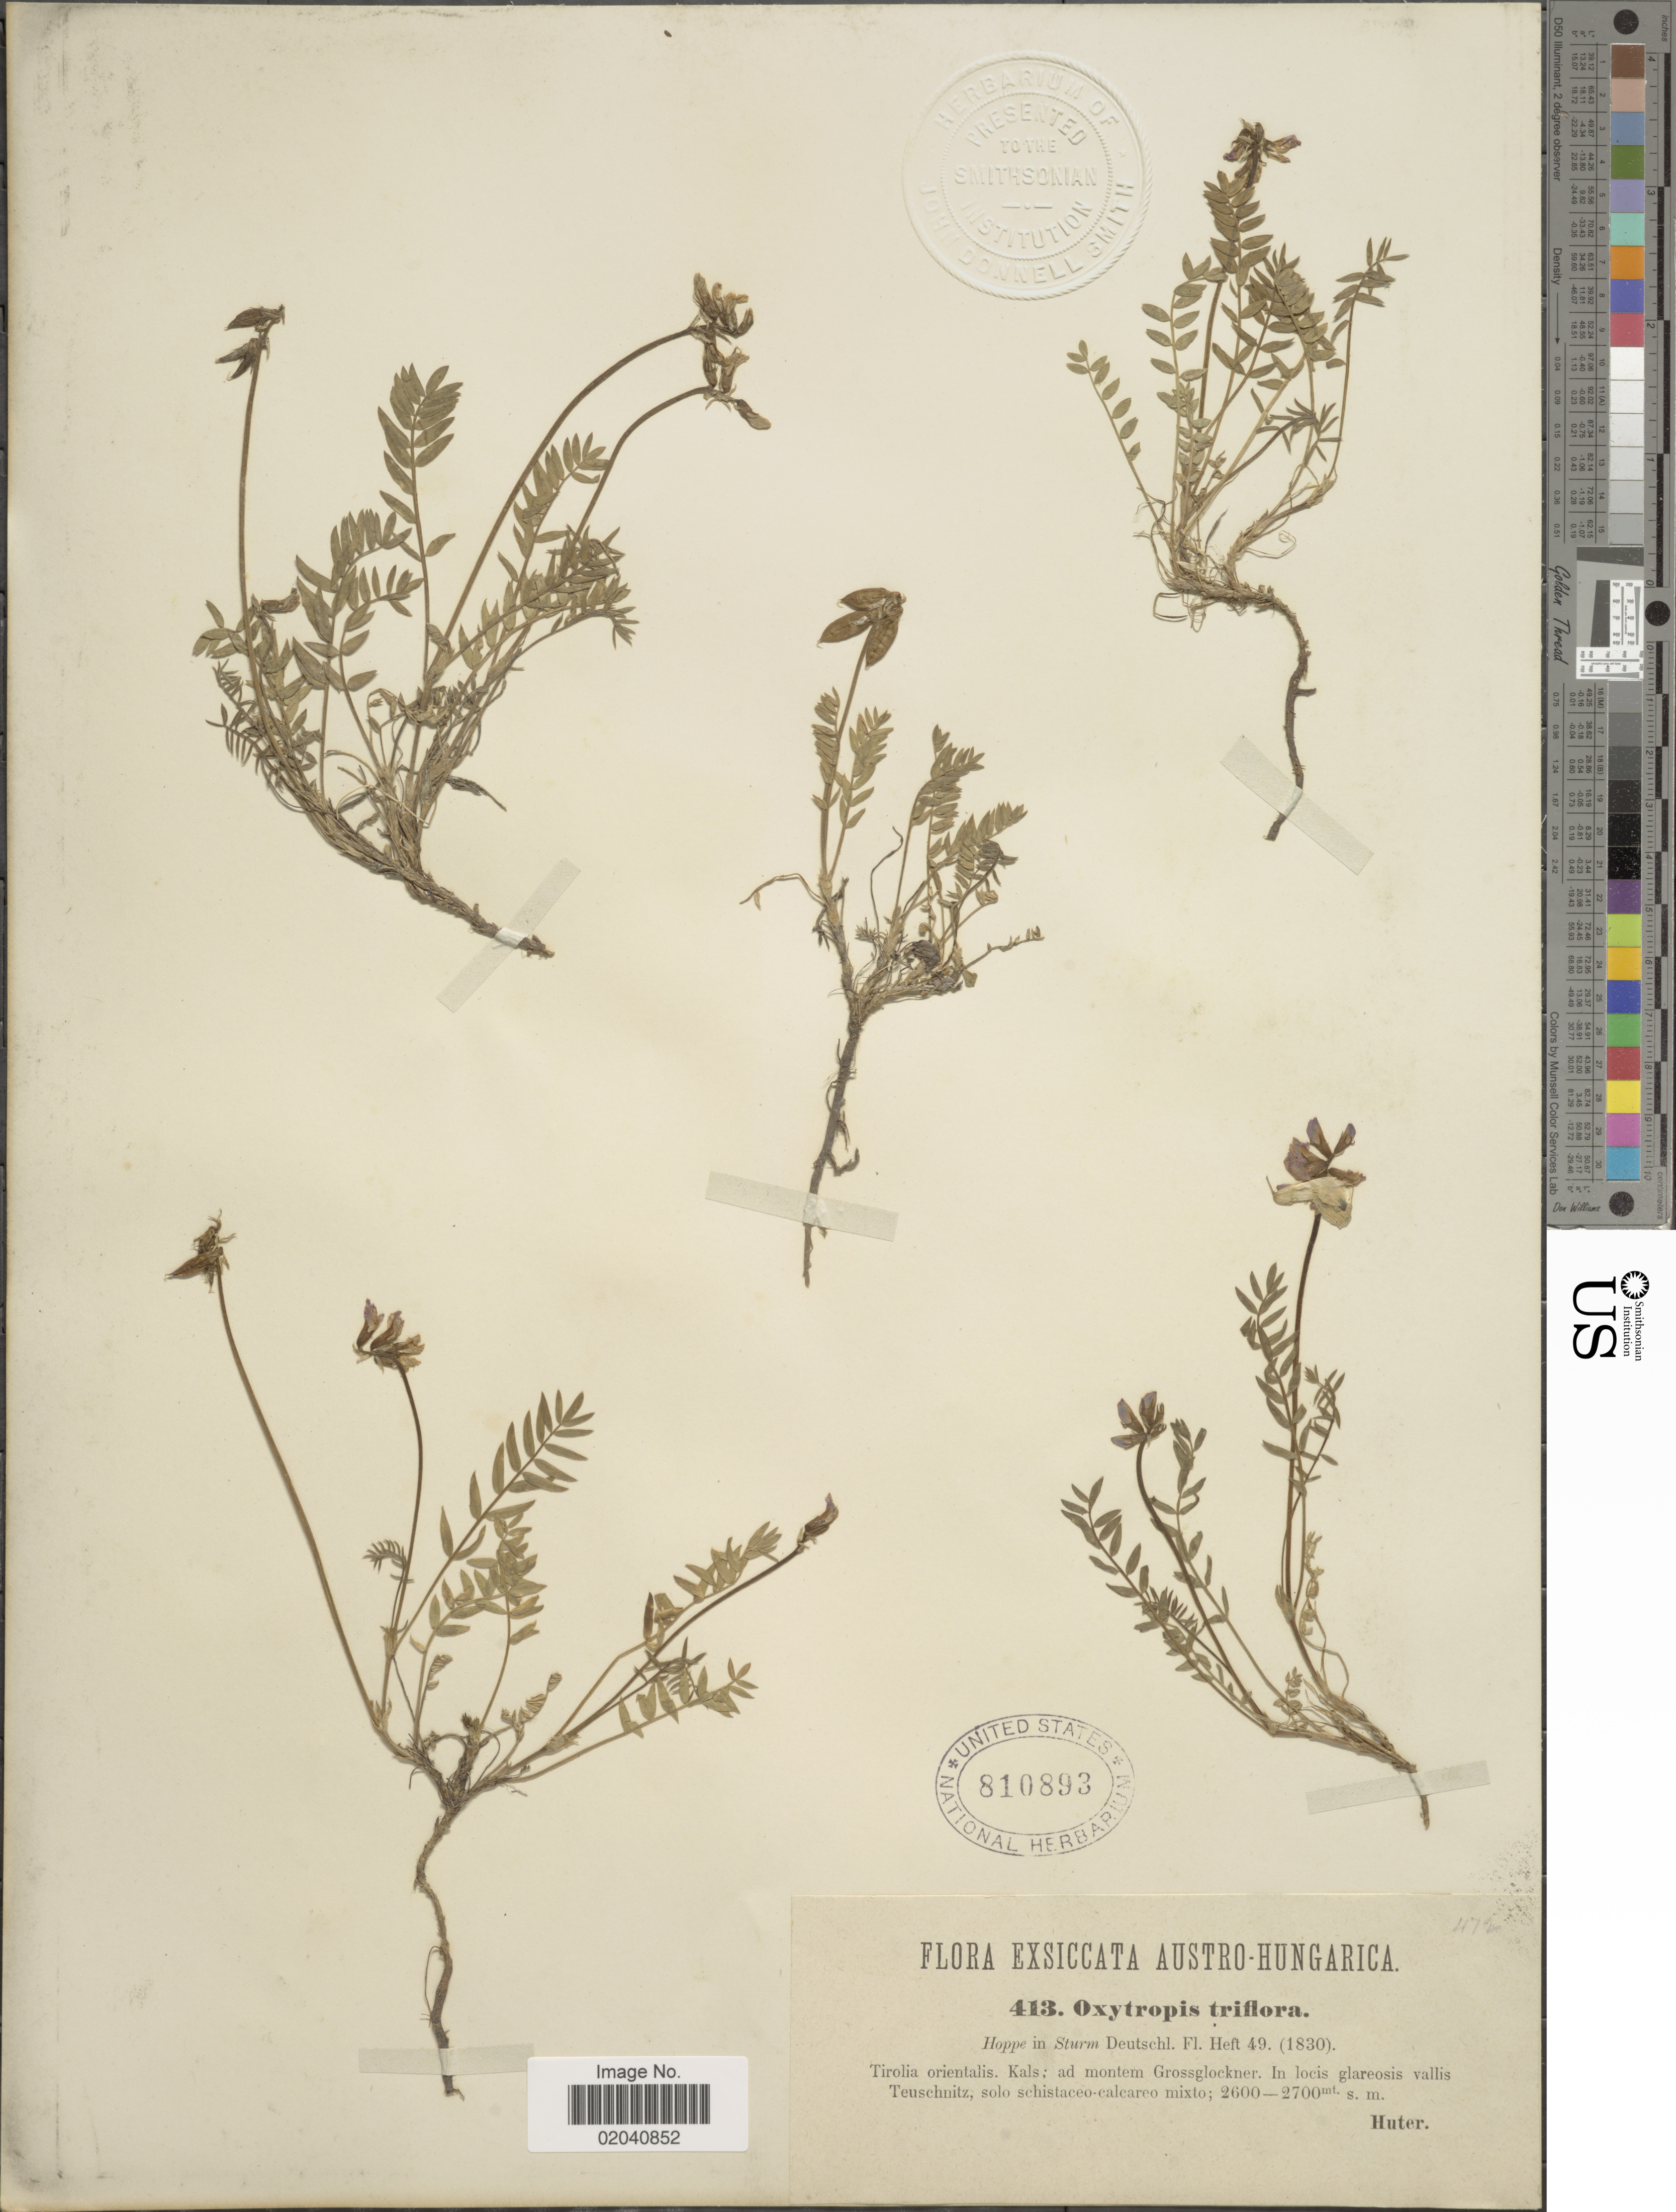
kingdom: Plantae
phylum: Tracheophyta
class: Magnoliopsida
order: Fabales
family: Fabaceae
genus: Oxytropis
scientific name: Oxytropis triflora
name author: Hoppe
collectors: -. Huter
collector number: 413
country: Austria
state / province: Tirol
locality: Autro-Hungarica, Tirolia orientalis. Kals; ad montem Grossglockner. In locis glareosis vallis Teuschnitz, solo schistaceo-calcareo mixto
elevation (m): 2600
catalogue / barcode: US 810893